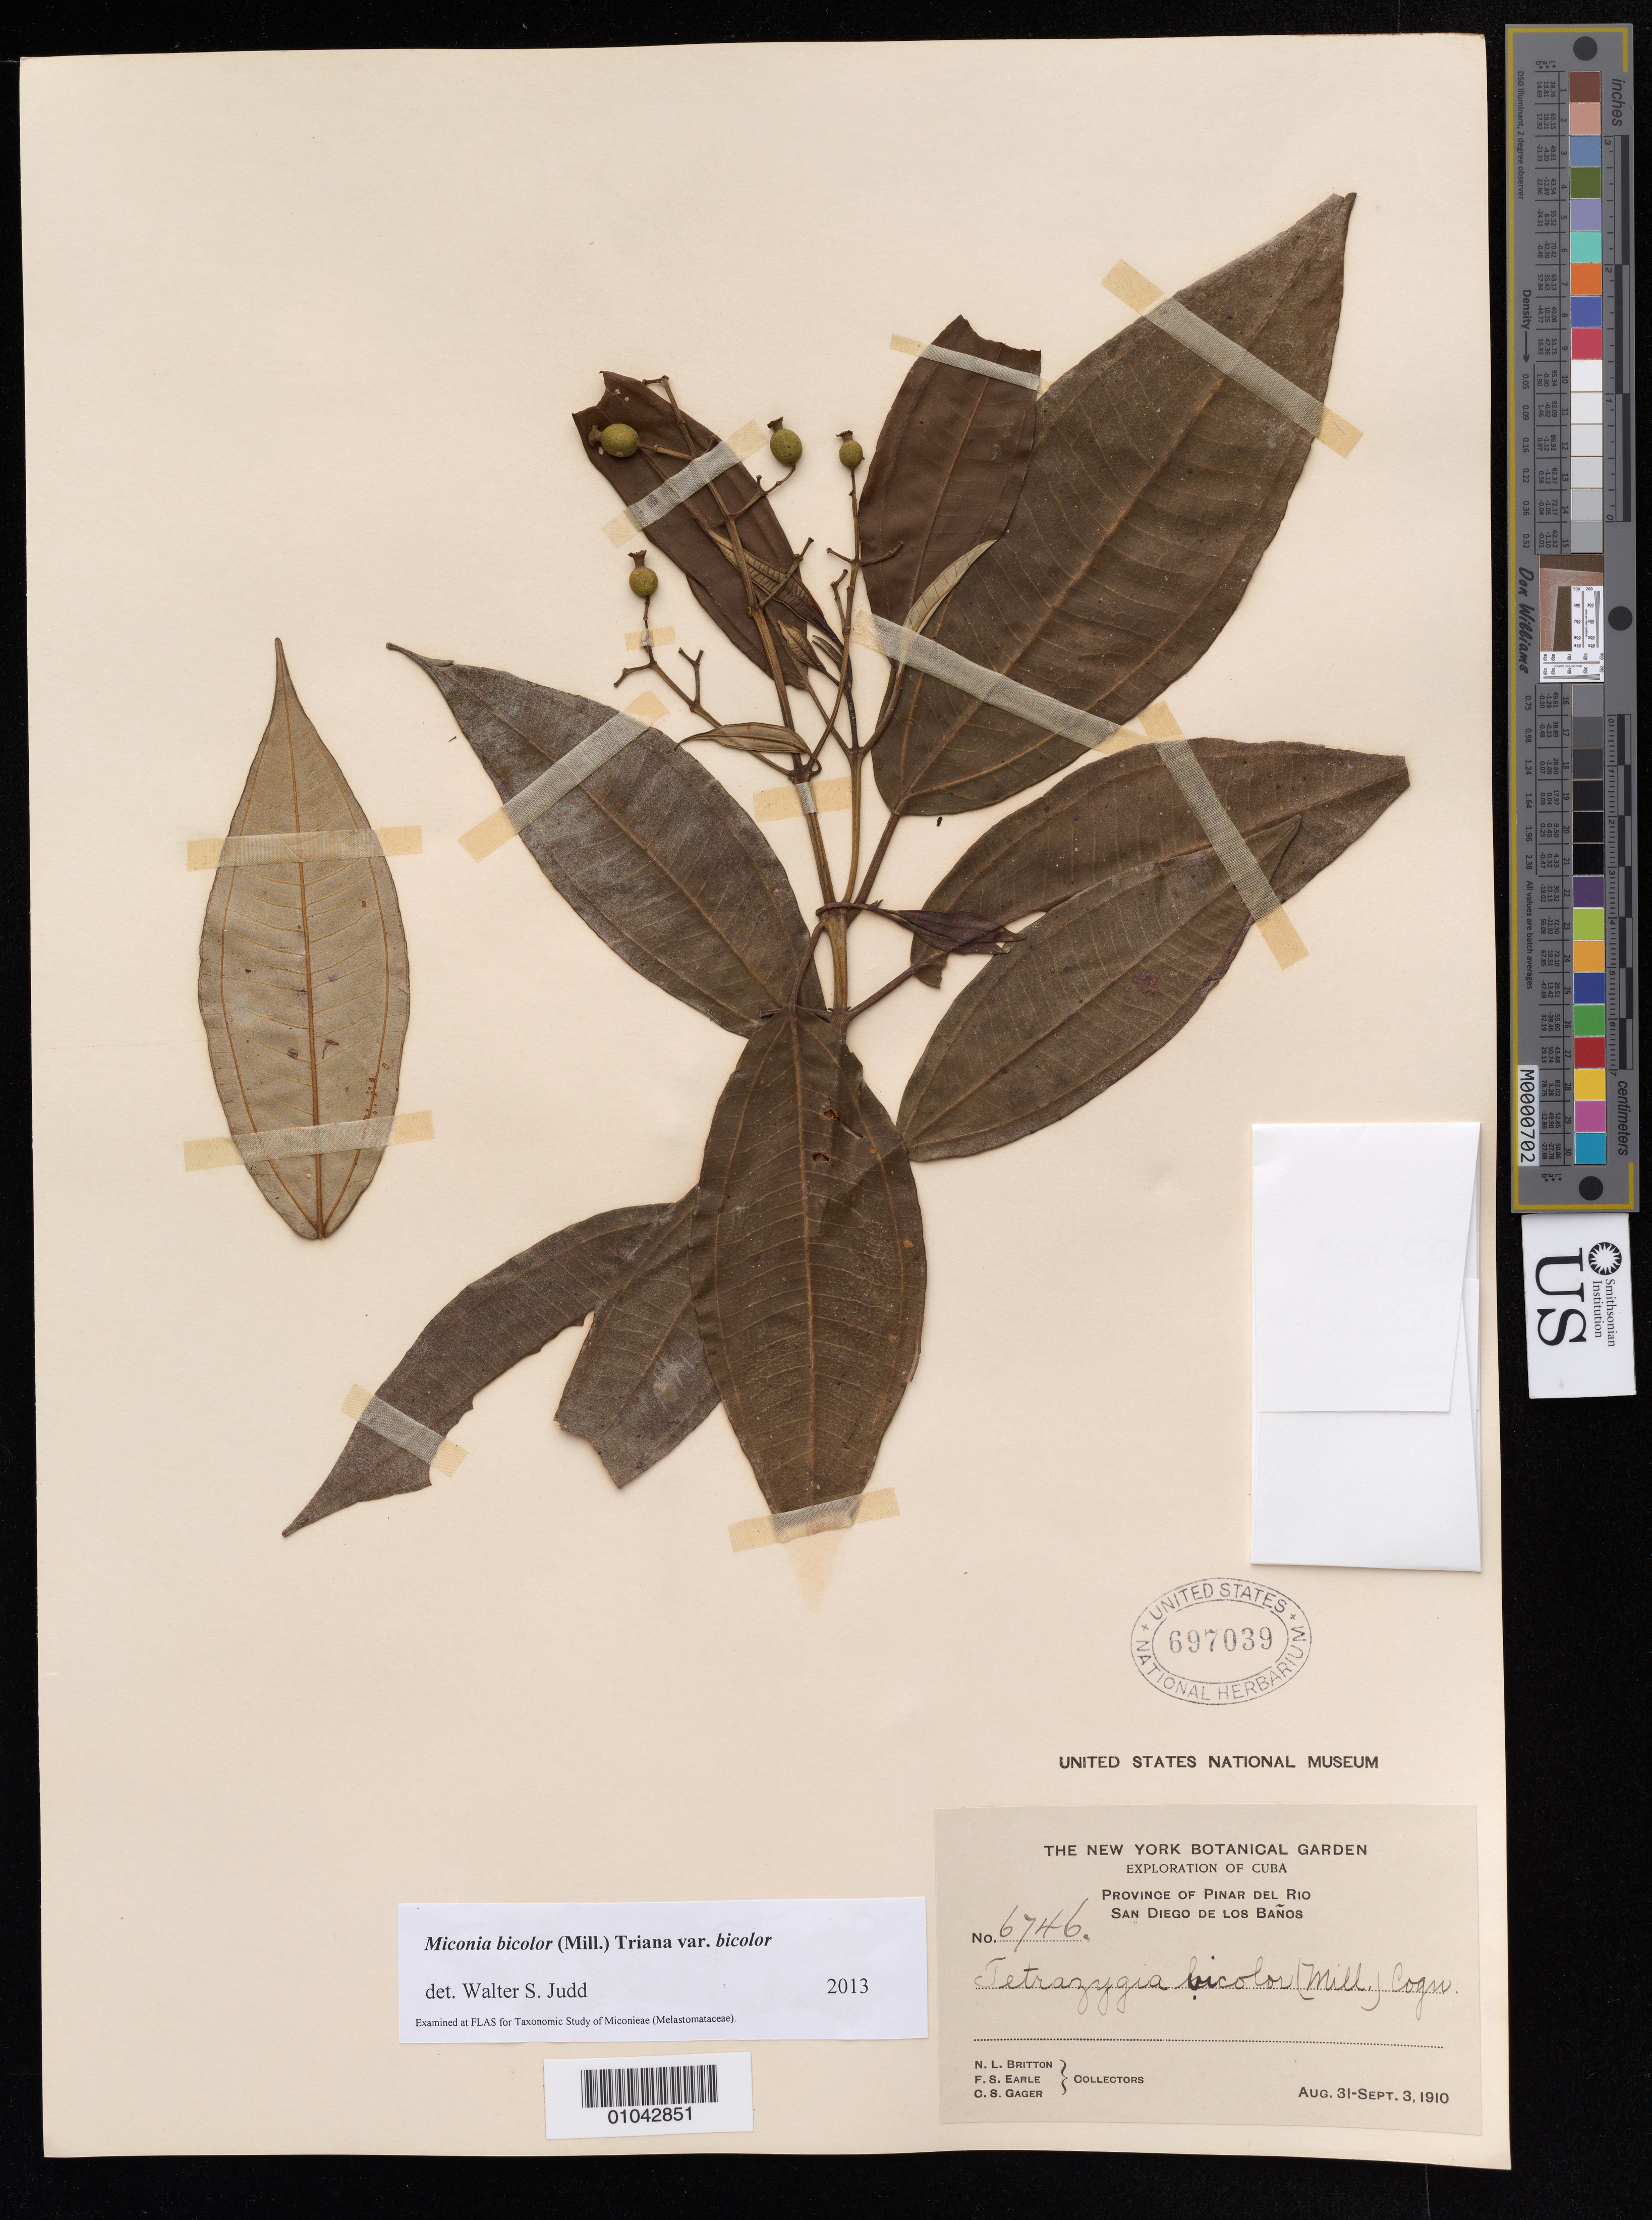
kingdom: Plantae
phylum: Tracheophyta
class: Magnoliopsida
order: Myrtales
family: Melastomataceae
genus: Miconia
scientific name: Miconia bicolor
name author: (Mill.) Triana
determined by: Judd, Walter S.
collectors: N. Britton, F. S. Earle & C. Gager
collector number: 6746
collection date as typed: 31 Aug 1910 to 03 Sep 1910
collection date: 1910-08-31/1910-09-03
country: Cuba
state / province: Pinar del Rio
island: Cuba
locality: San Diego de los Baños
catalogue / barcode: US 697039